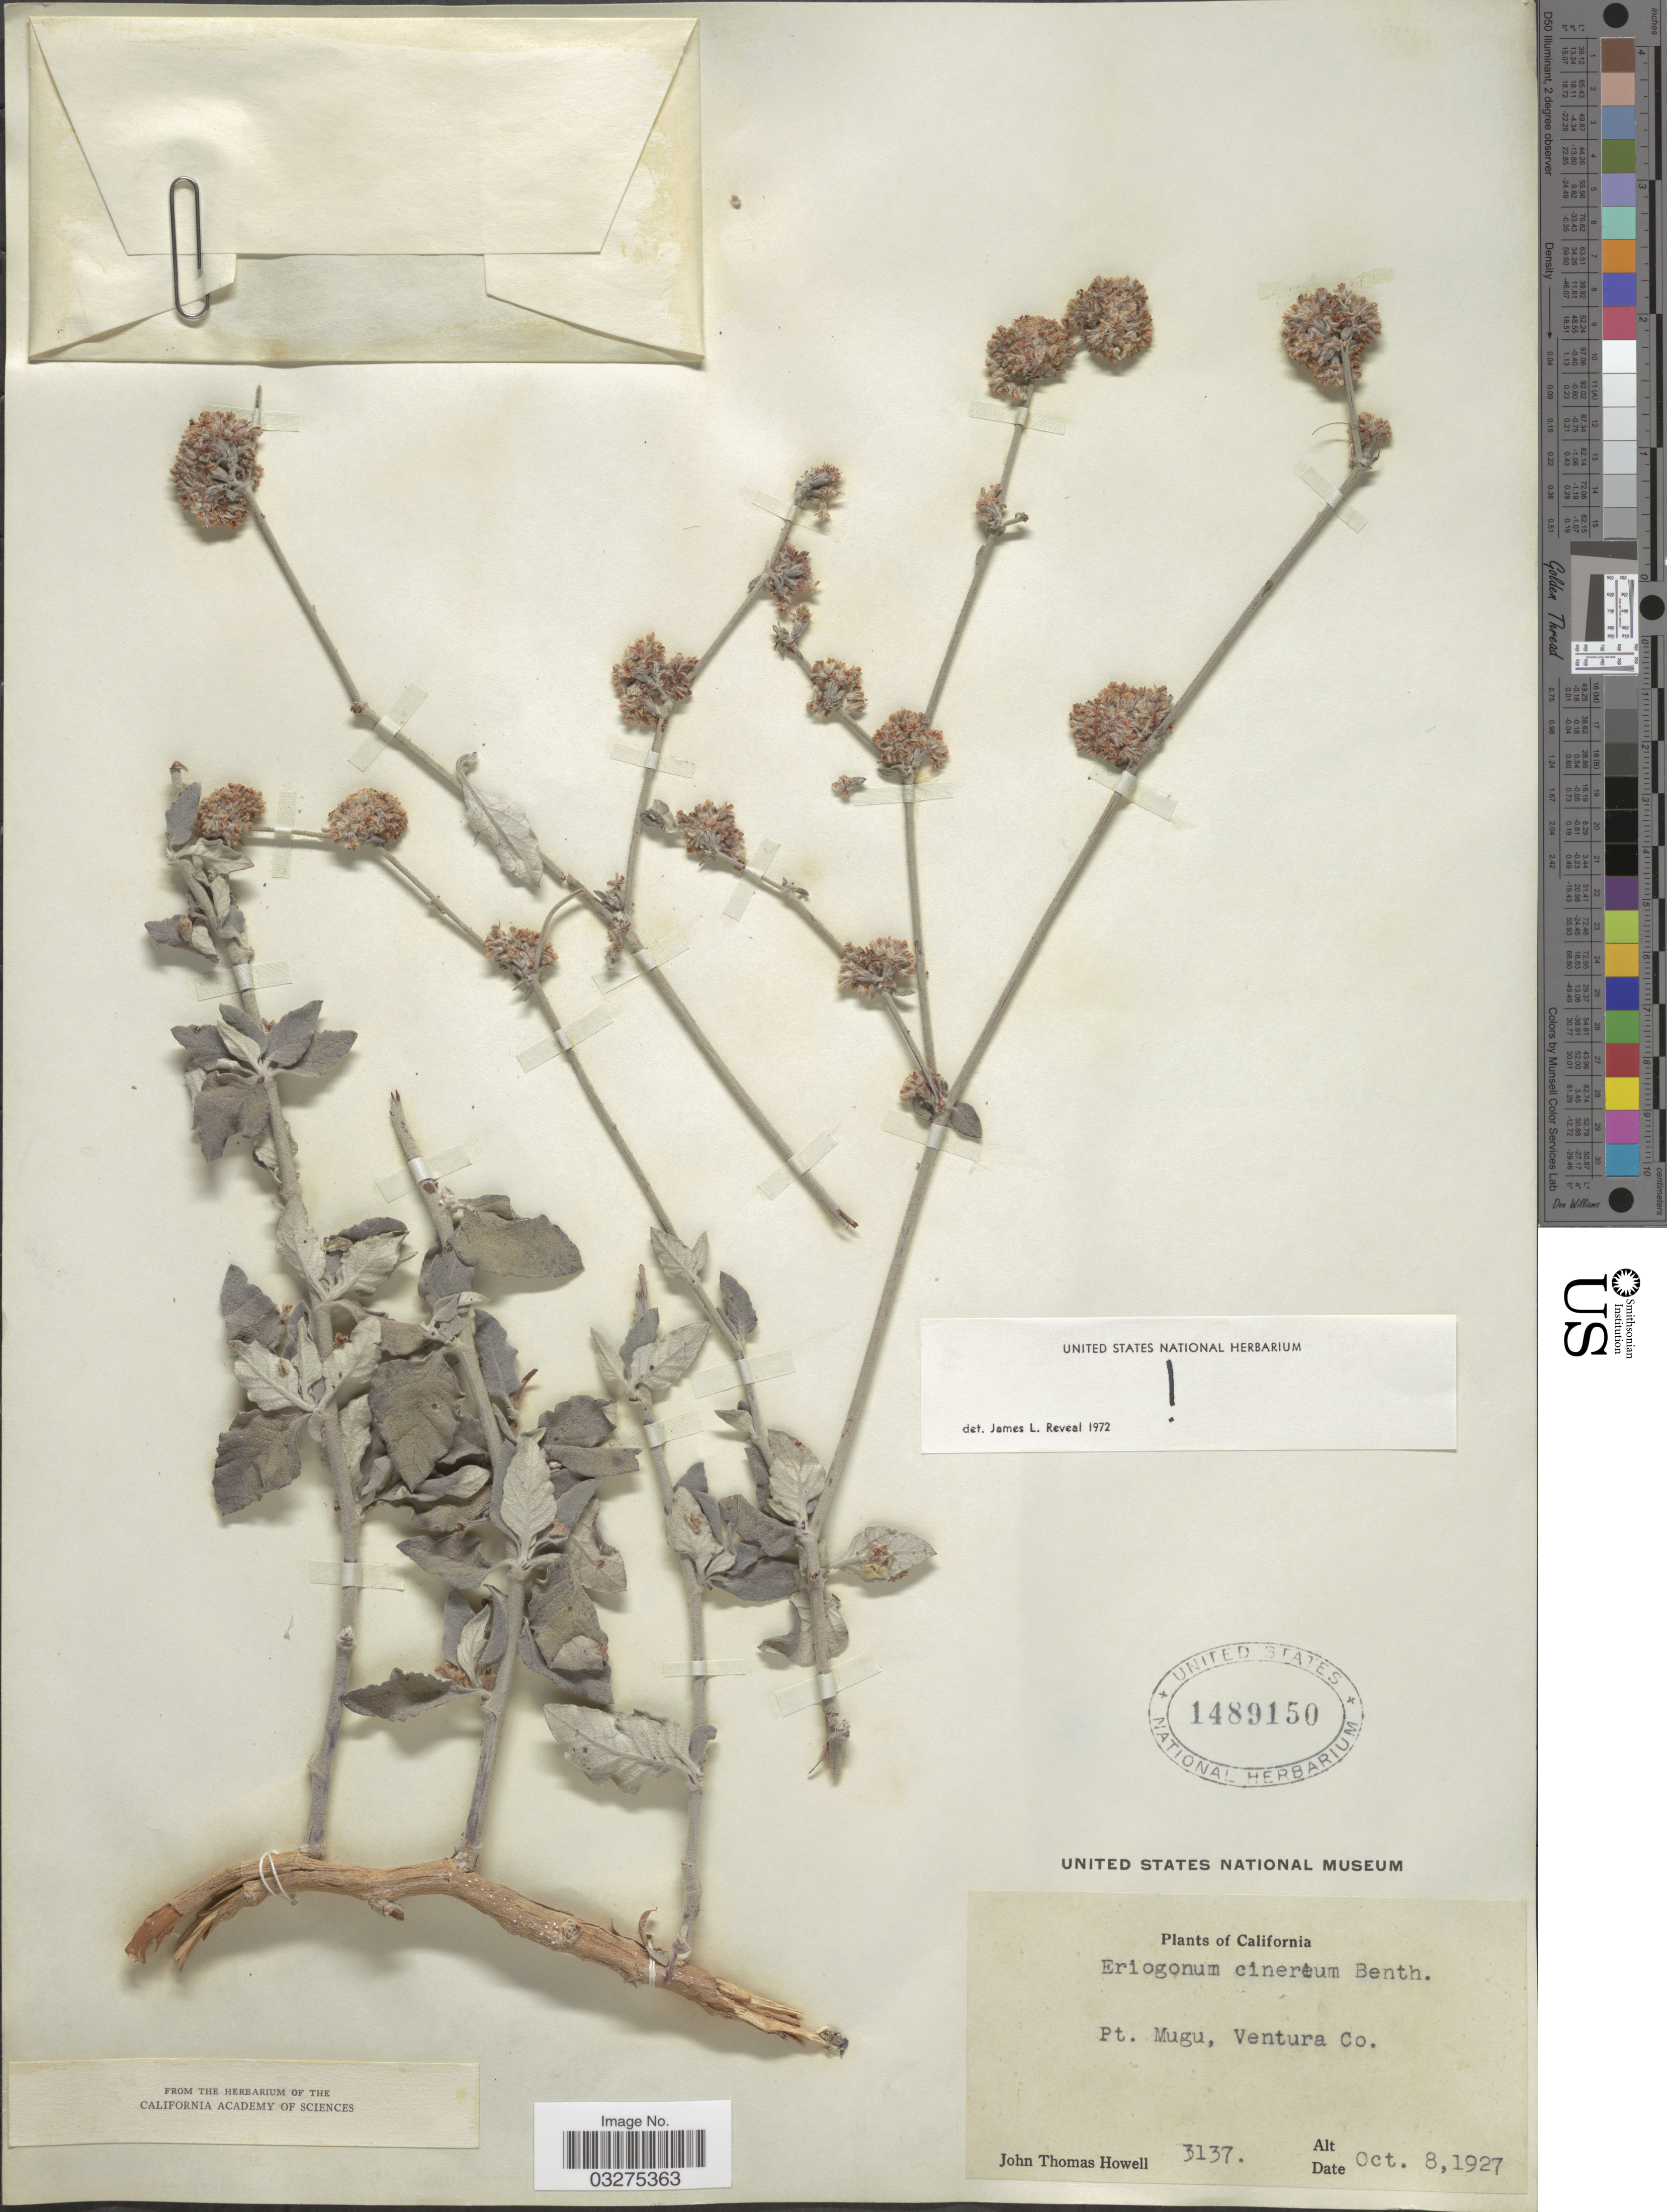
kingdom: Plantae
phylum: Tracheophyta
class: Magnoliopsida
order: Caryophyllales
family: Polygonaceae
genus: Eriogonum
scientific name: Eriogonum cinerum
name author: Benth.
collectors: J. T. Howell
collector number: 3137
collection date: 1927-10-08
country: United States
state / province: California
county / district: Ventura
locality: Pt. Mugu, Ventura Co.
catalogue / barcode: US 1489150